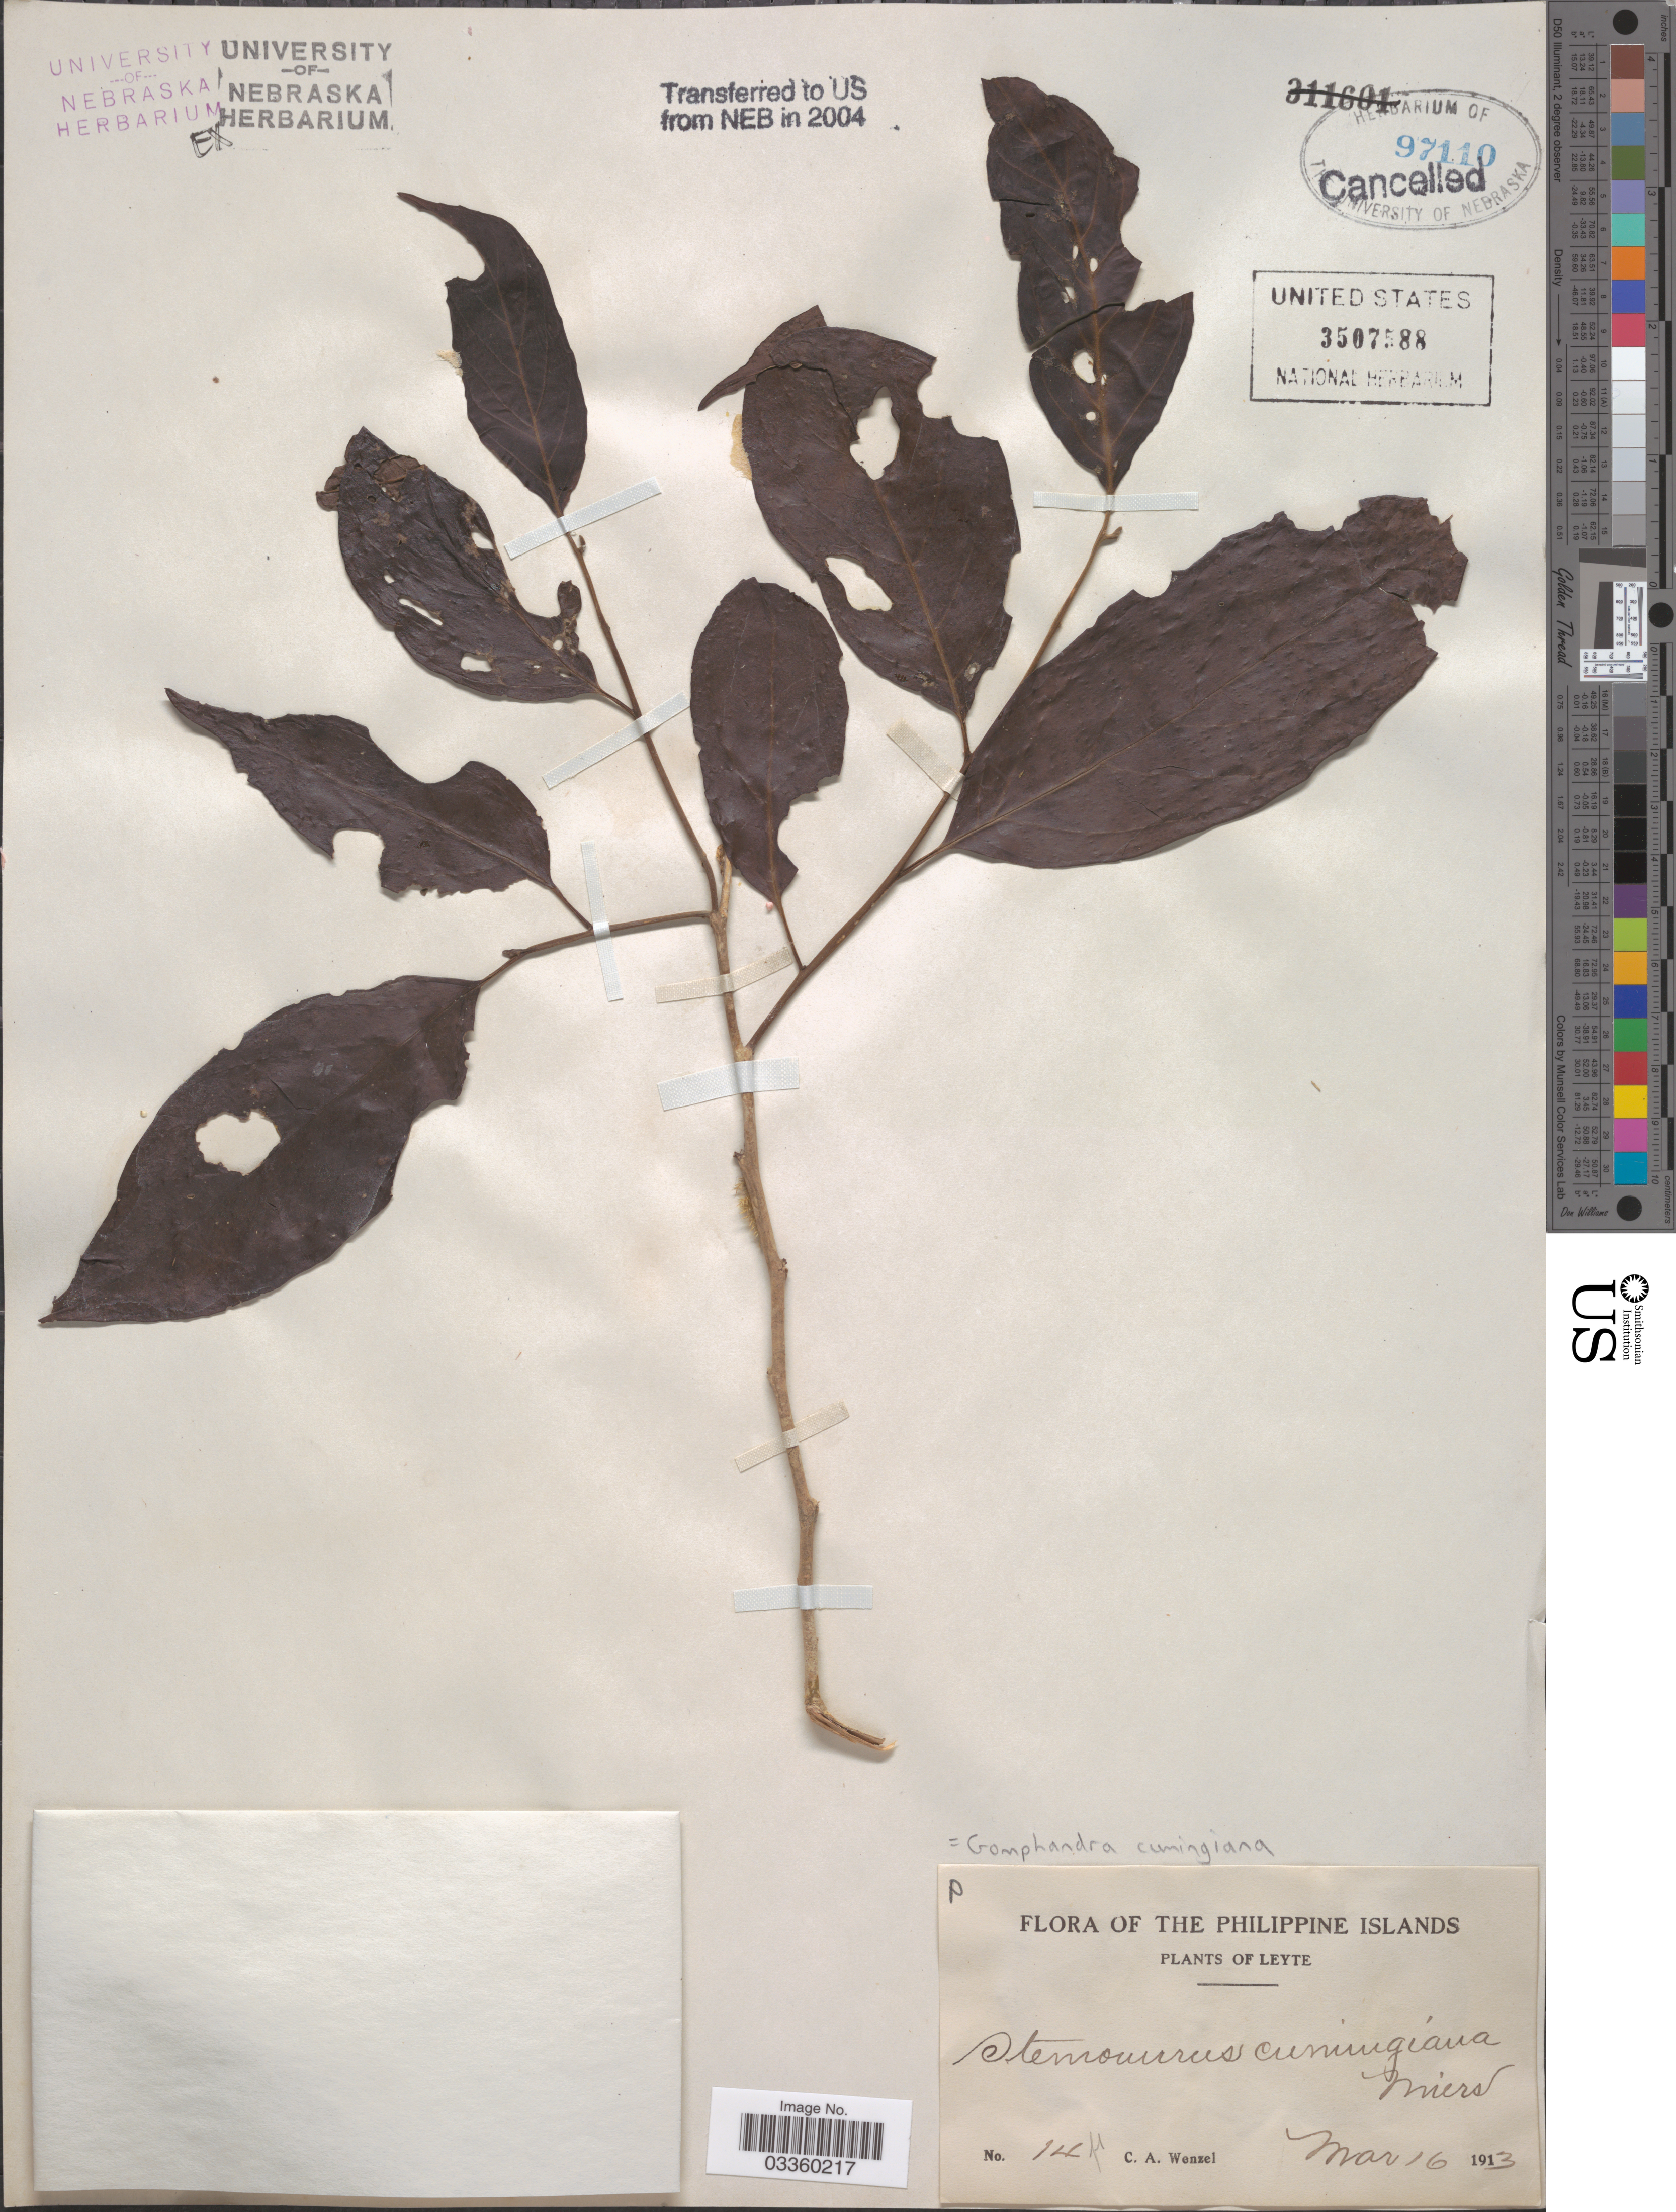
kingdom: Plantae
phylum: Tracheophyta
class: Magnoliopsida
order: Cardiopteridales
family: Stemonuraceae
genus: Gomphandra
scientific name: Gomphandra cumingiana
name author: (Miers) Fern.-Vill.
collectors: C. Wenzel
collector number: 14*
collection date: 1913-03-16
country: Philippines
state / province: Eastern Visayas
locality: Leyte.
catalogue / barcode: US 3507588